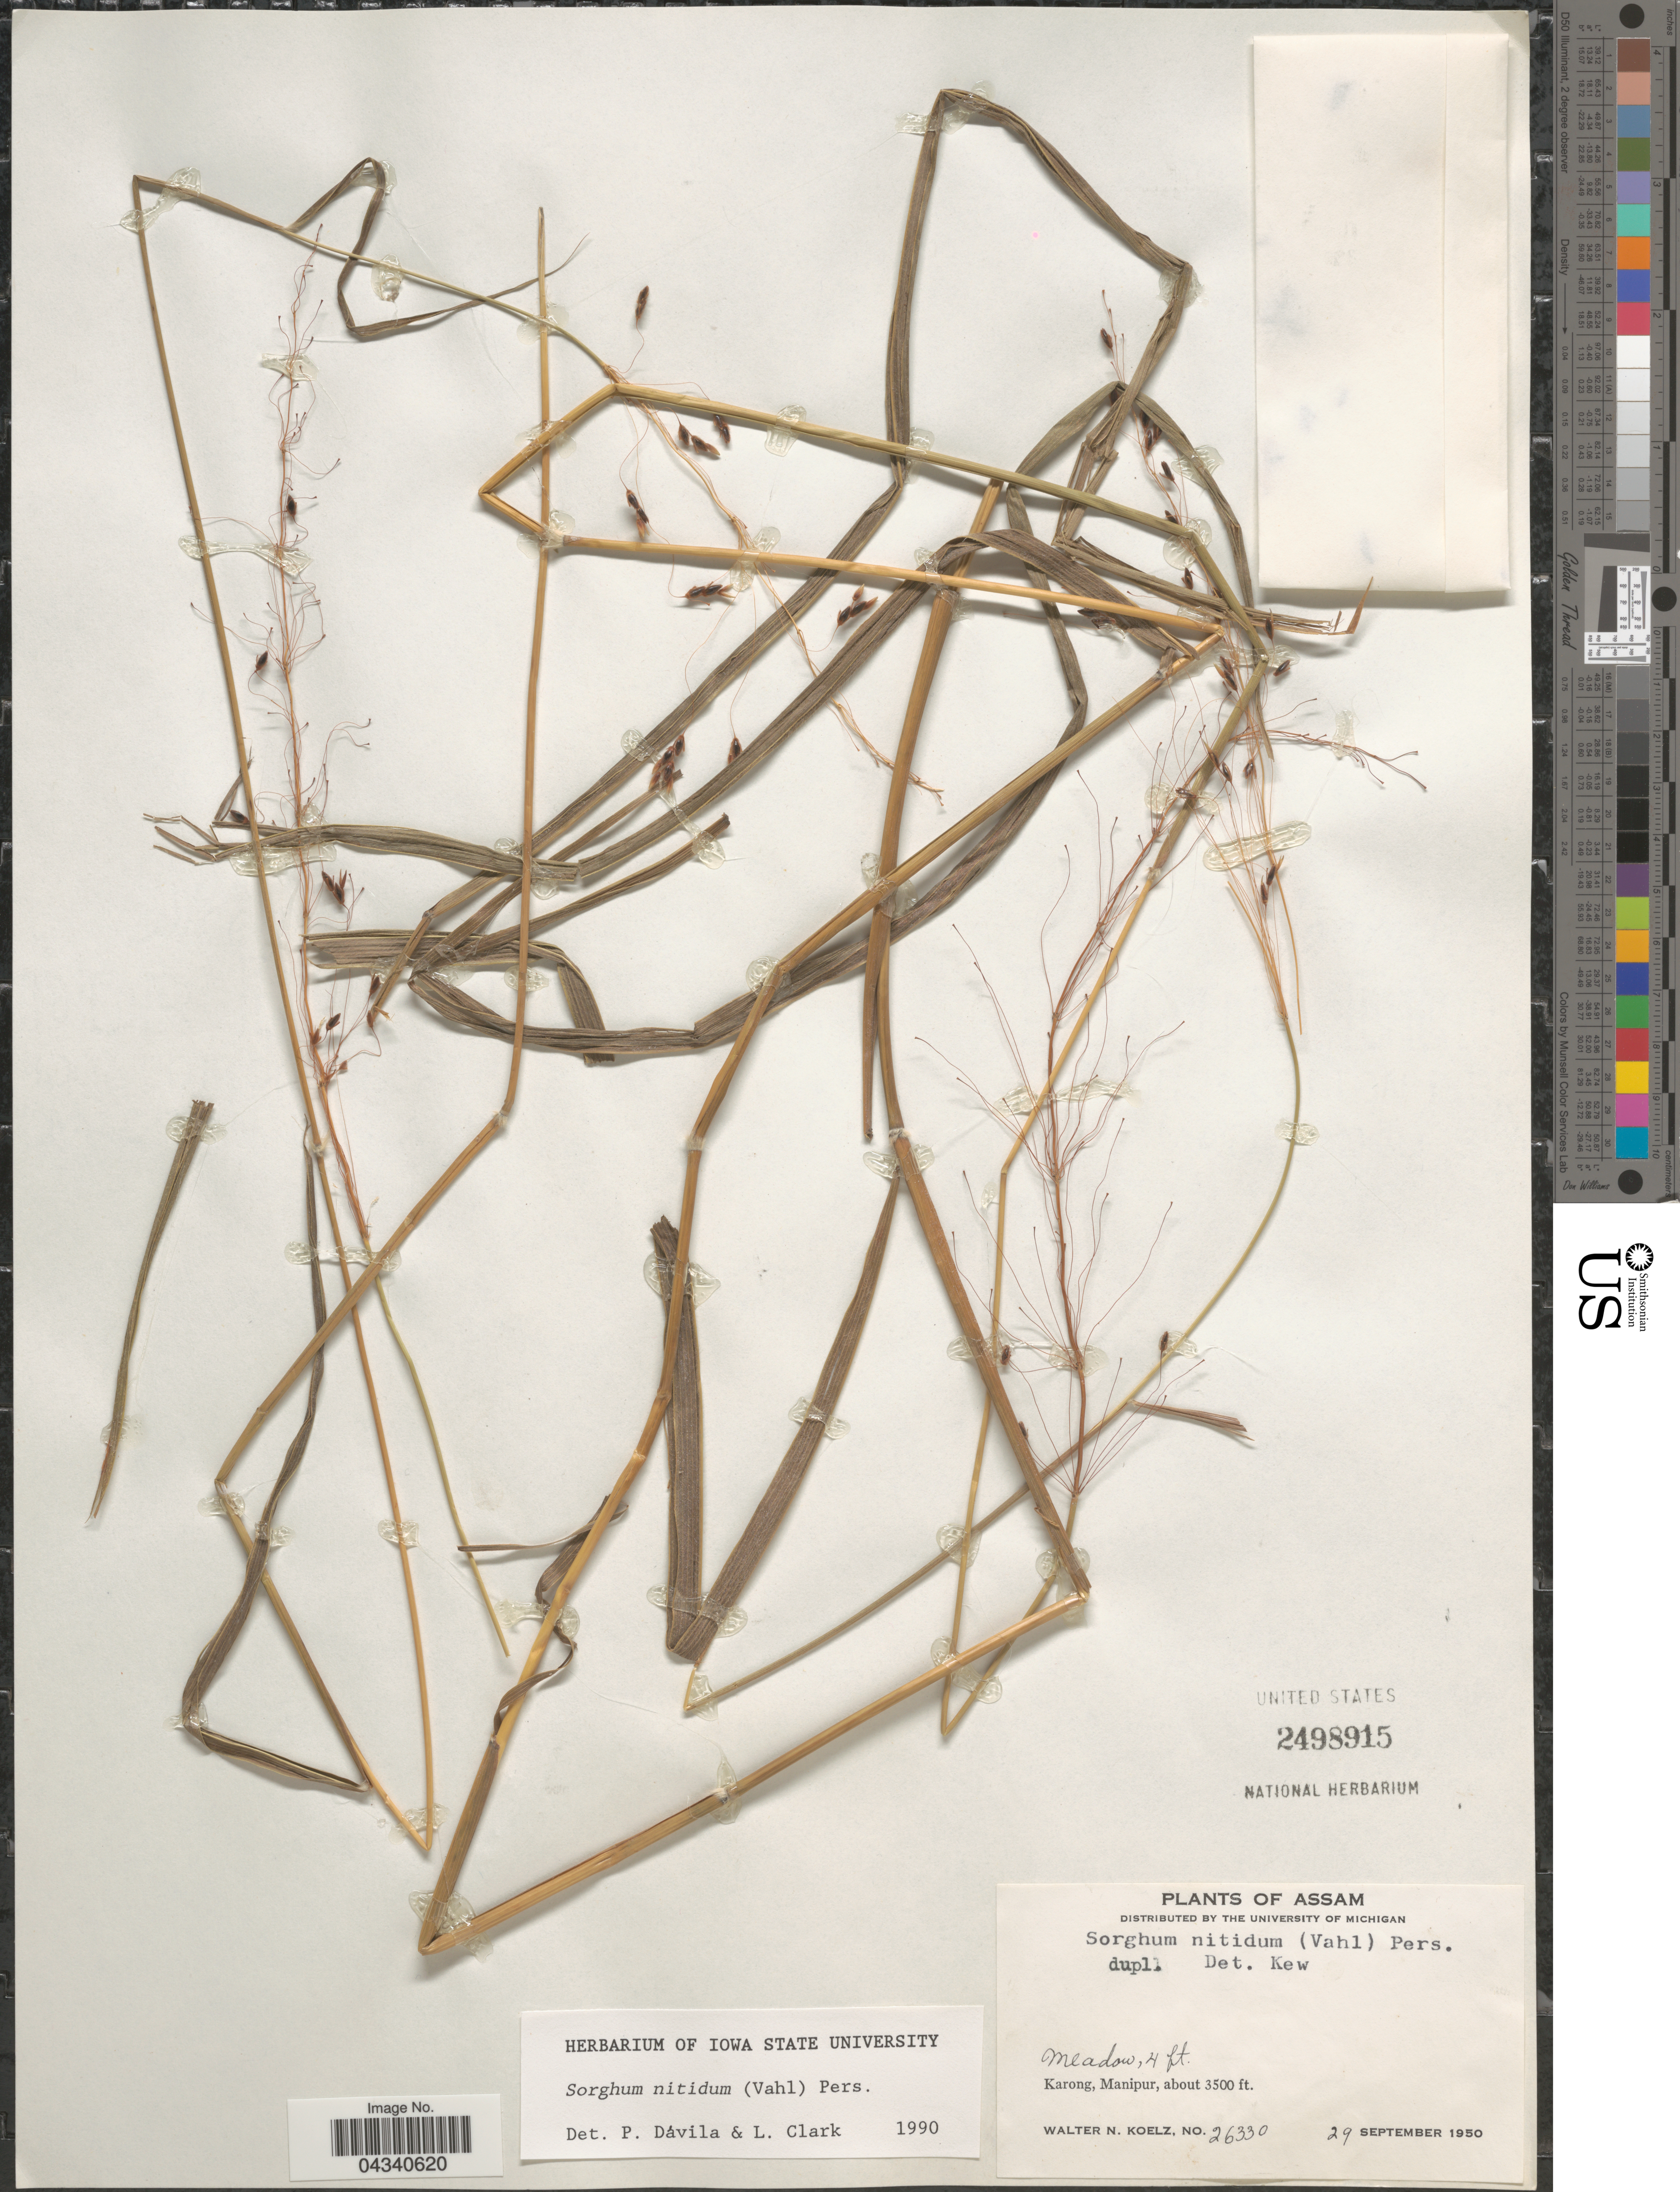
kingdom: Plantae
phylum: Tracheophyta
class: Liliopsida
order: Poales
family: Poaceae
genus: Sorghum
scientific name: Sorghum nitidum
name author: (Vahl) Pers.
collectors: W. N. Koelz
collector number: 26330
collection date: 1950-09-29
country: India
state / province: Manipur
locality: Karong, Manipur.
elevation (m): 1067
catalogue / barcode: US 2498915